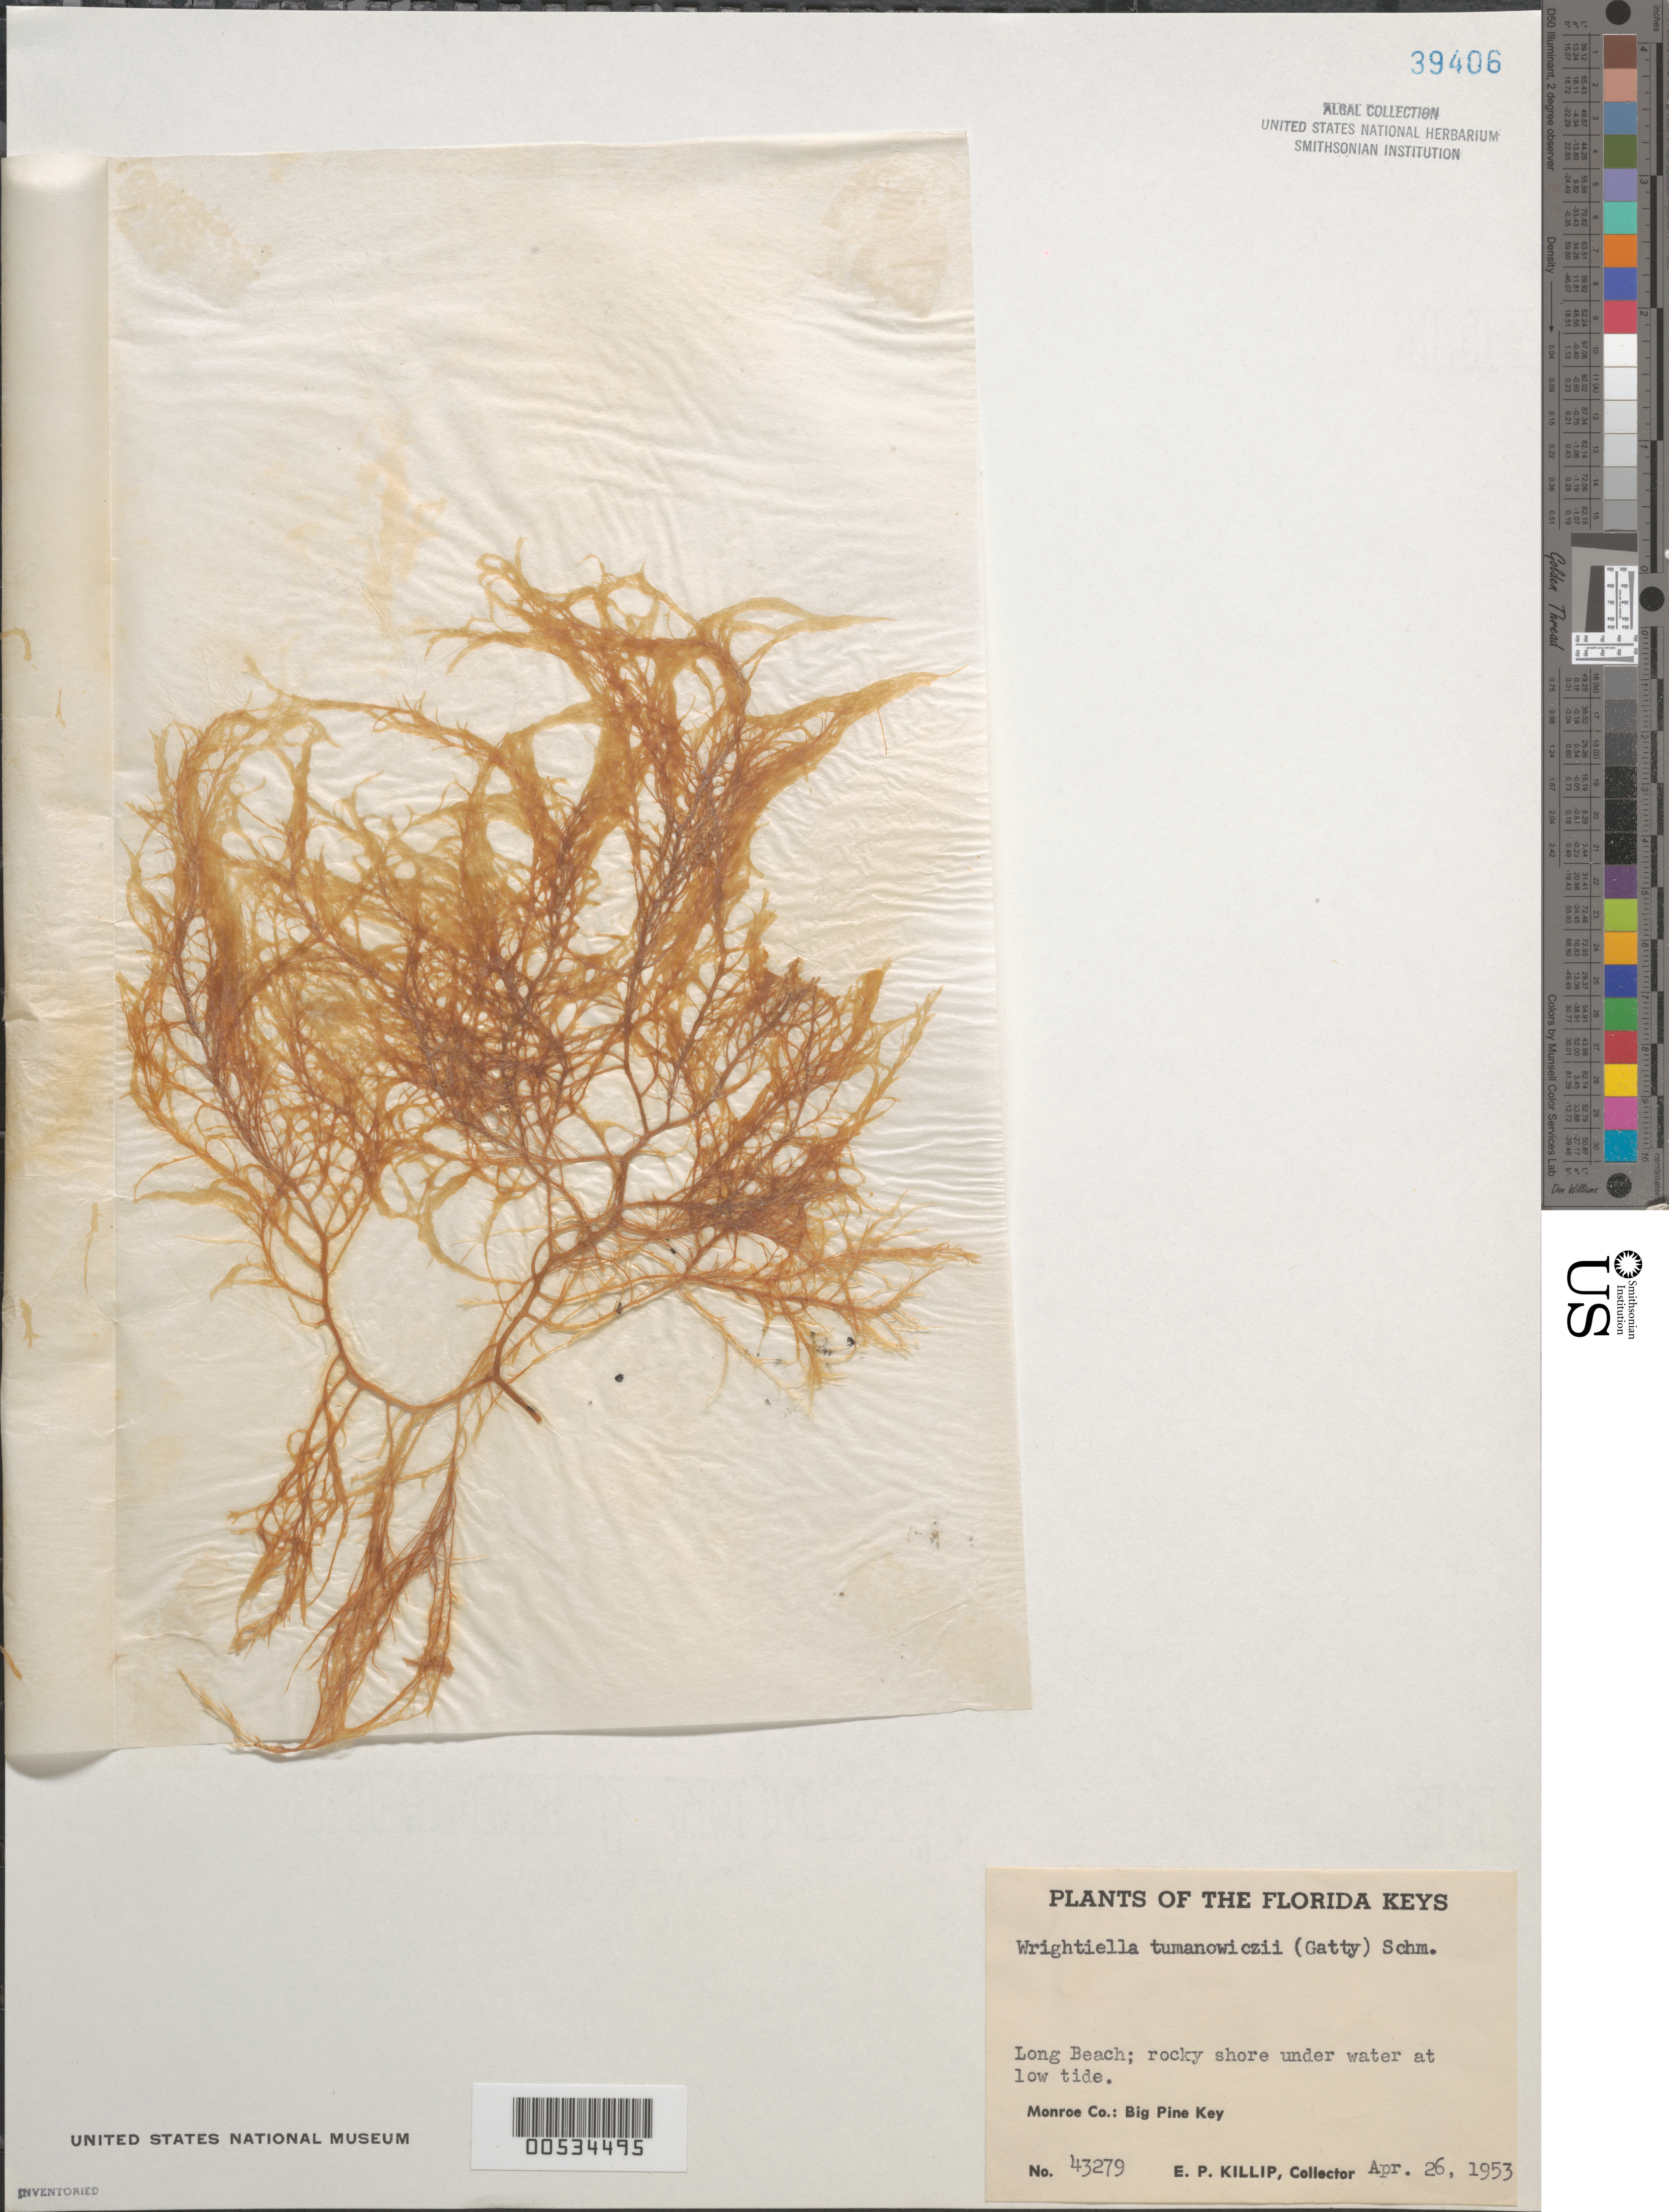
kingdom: Plantae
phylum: Rhodophyta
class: Florideophyceae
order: Ceramiales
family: Rhodomelaceae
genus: Wrightiella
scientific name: Wrightiella tumanowiczii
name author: (Gatty ex Harv.) F. Schmitz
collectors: E. P. Killip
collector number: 43279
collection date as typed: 26 Apr 1953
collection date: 1953-04-26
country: United States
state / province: Florida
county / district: Monroe County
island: Big Pine Key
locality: Long Beach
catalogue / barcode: US 39406